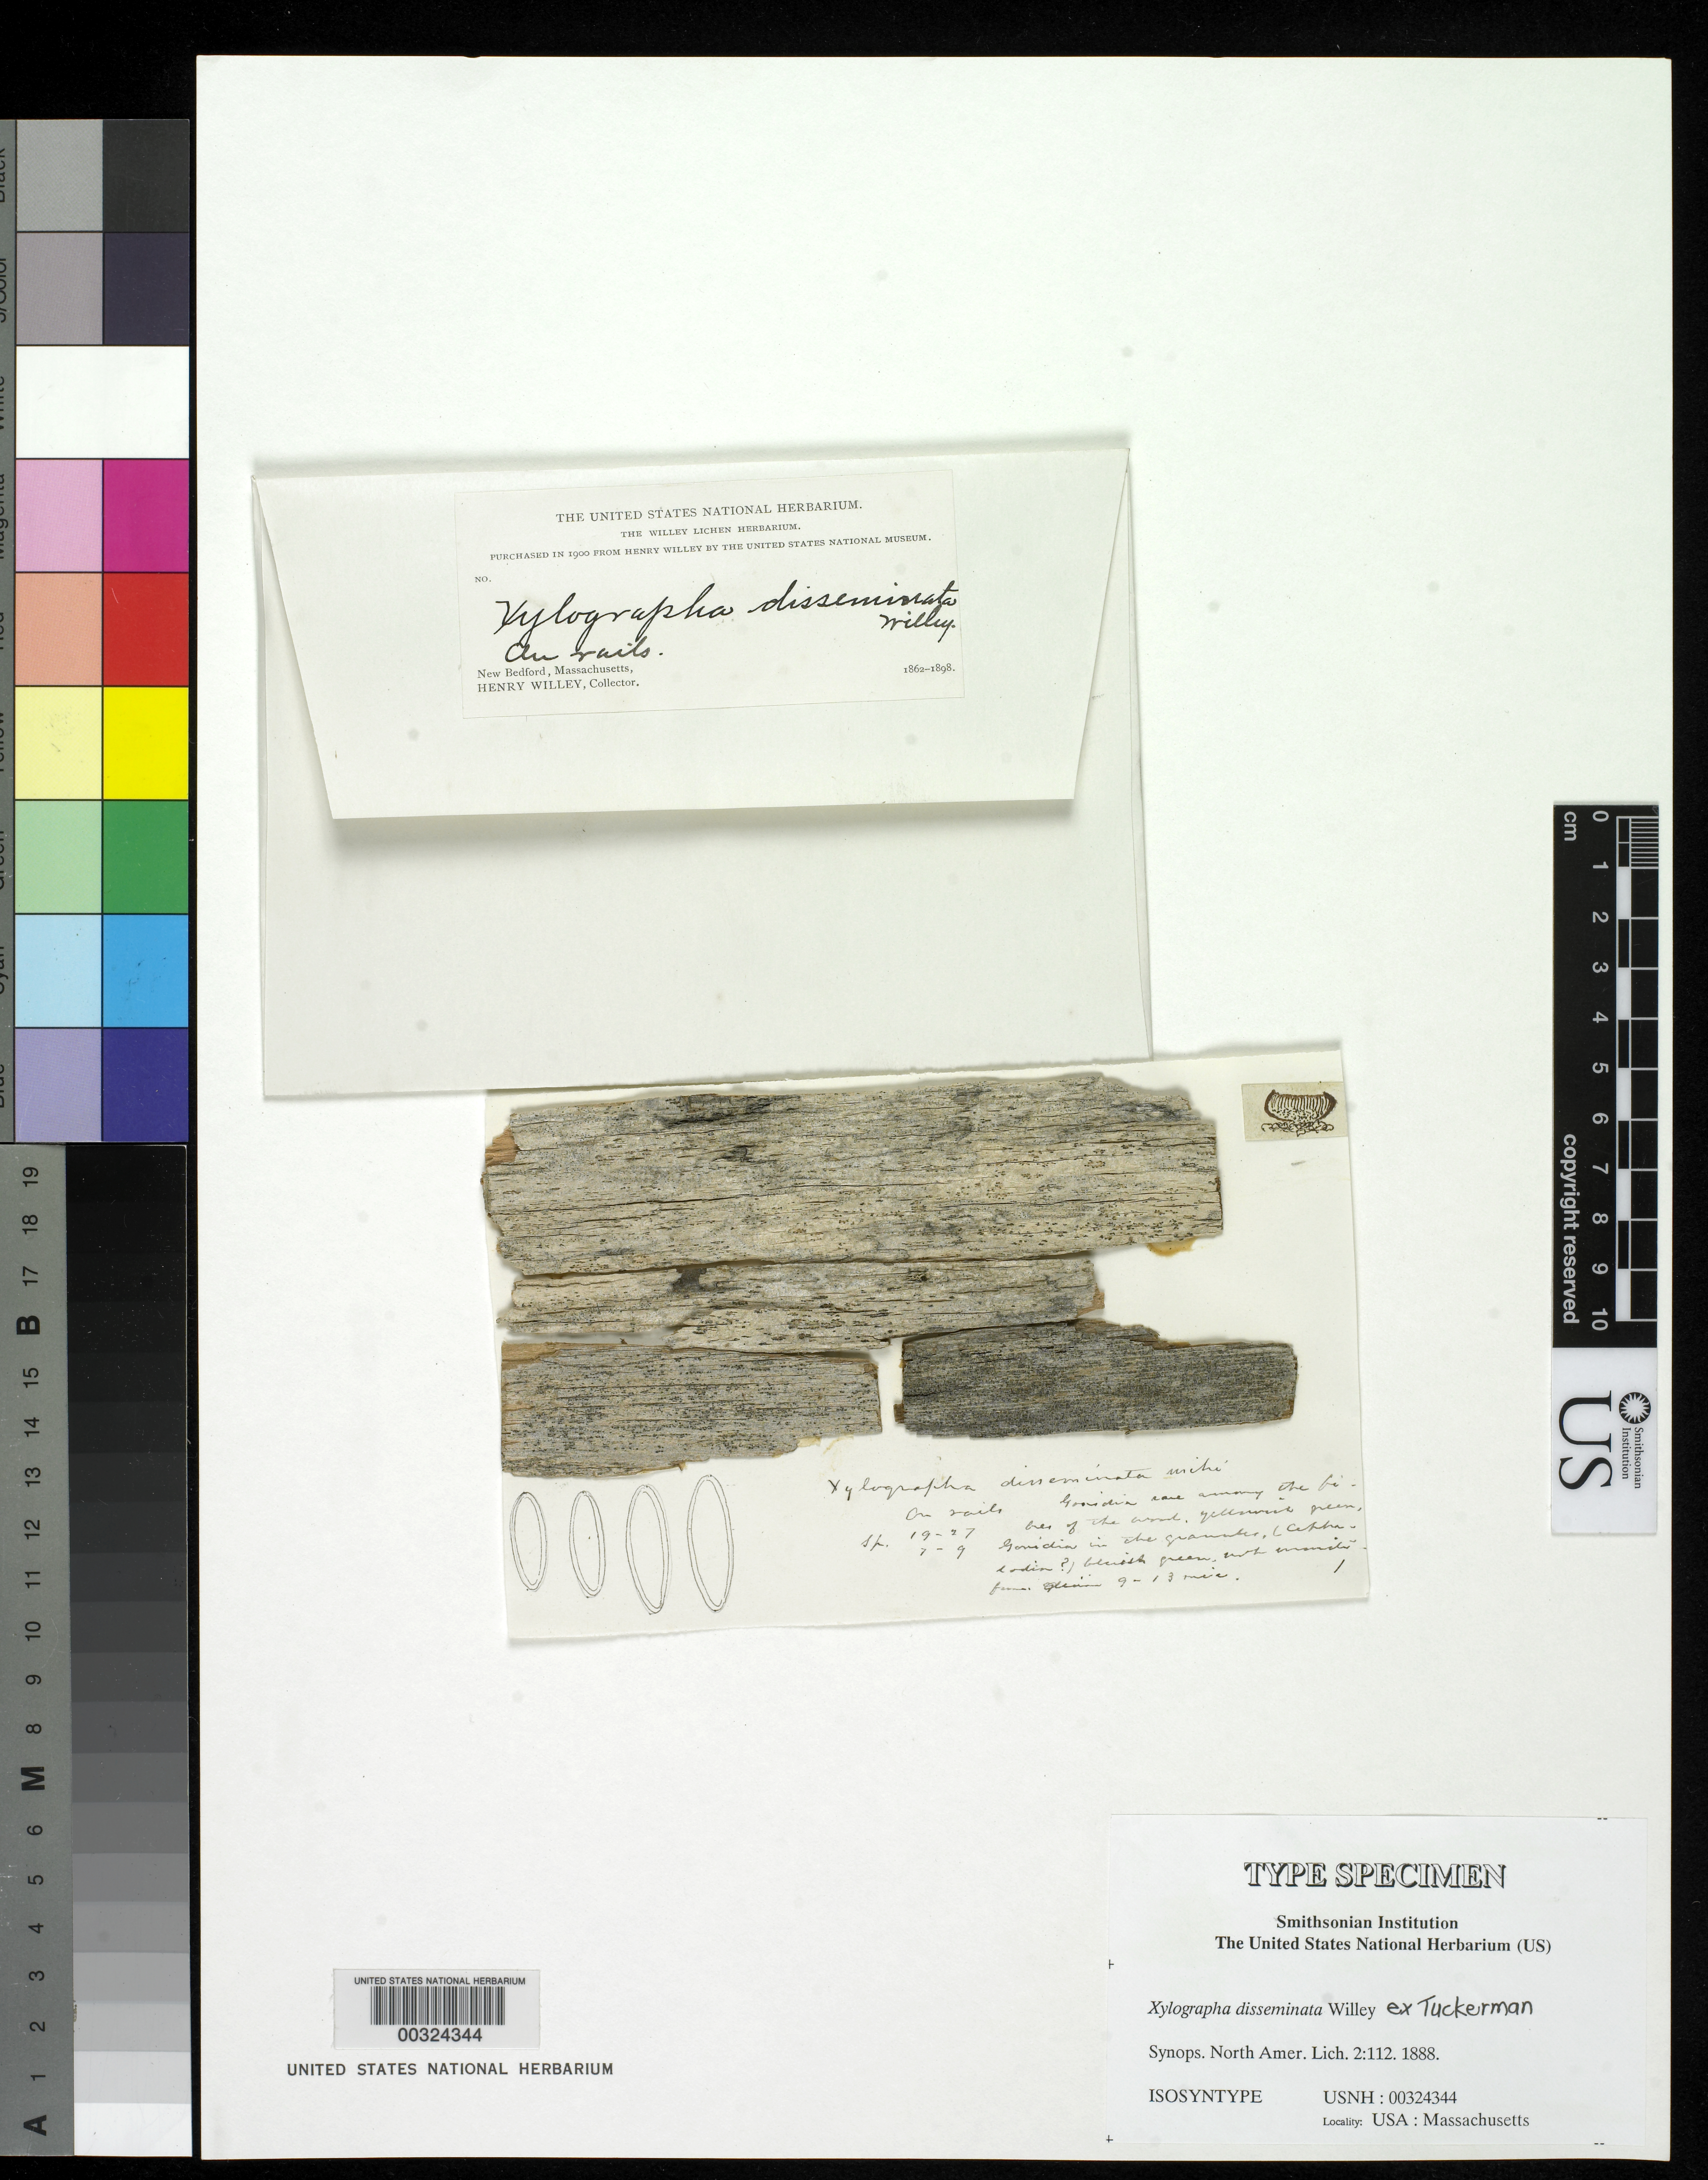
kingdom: Fungi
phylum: Ascomycota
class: Lecanoromycetes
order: Pertusariales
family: Agyriaceae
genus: Xylographa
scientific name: Xylographa disseminata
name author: Willey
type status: Isosyntype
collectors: H. Willey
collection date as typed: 1862 to -- --- 1898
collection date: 1862/1898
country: United States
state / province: Massachusetts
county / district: Bristol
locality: New Bedford, on rails.